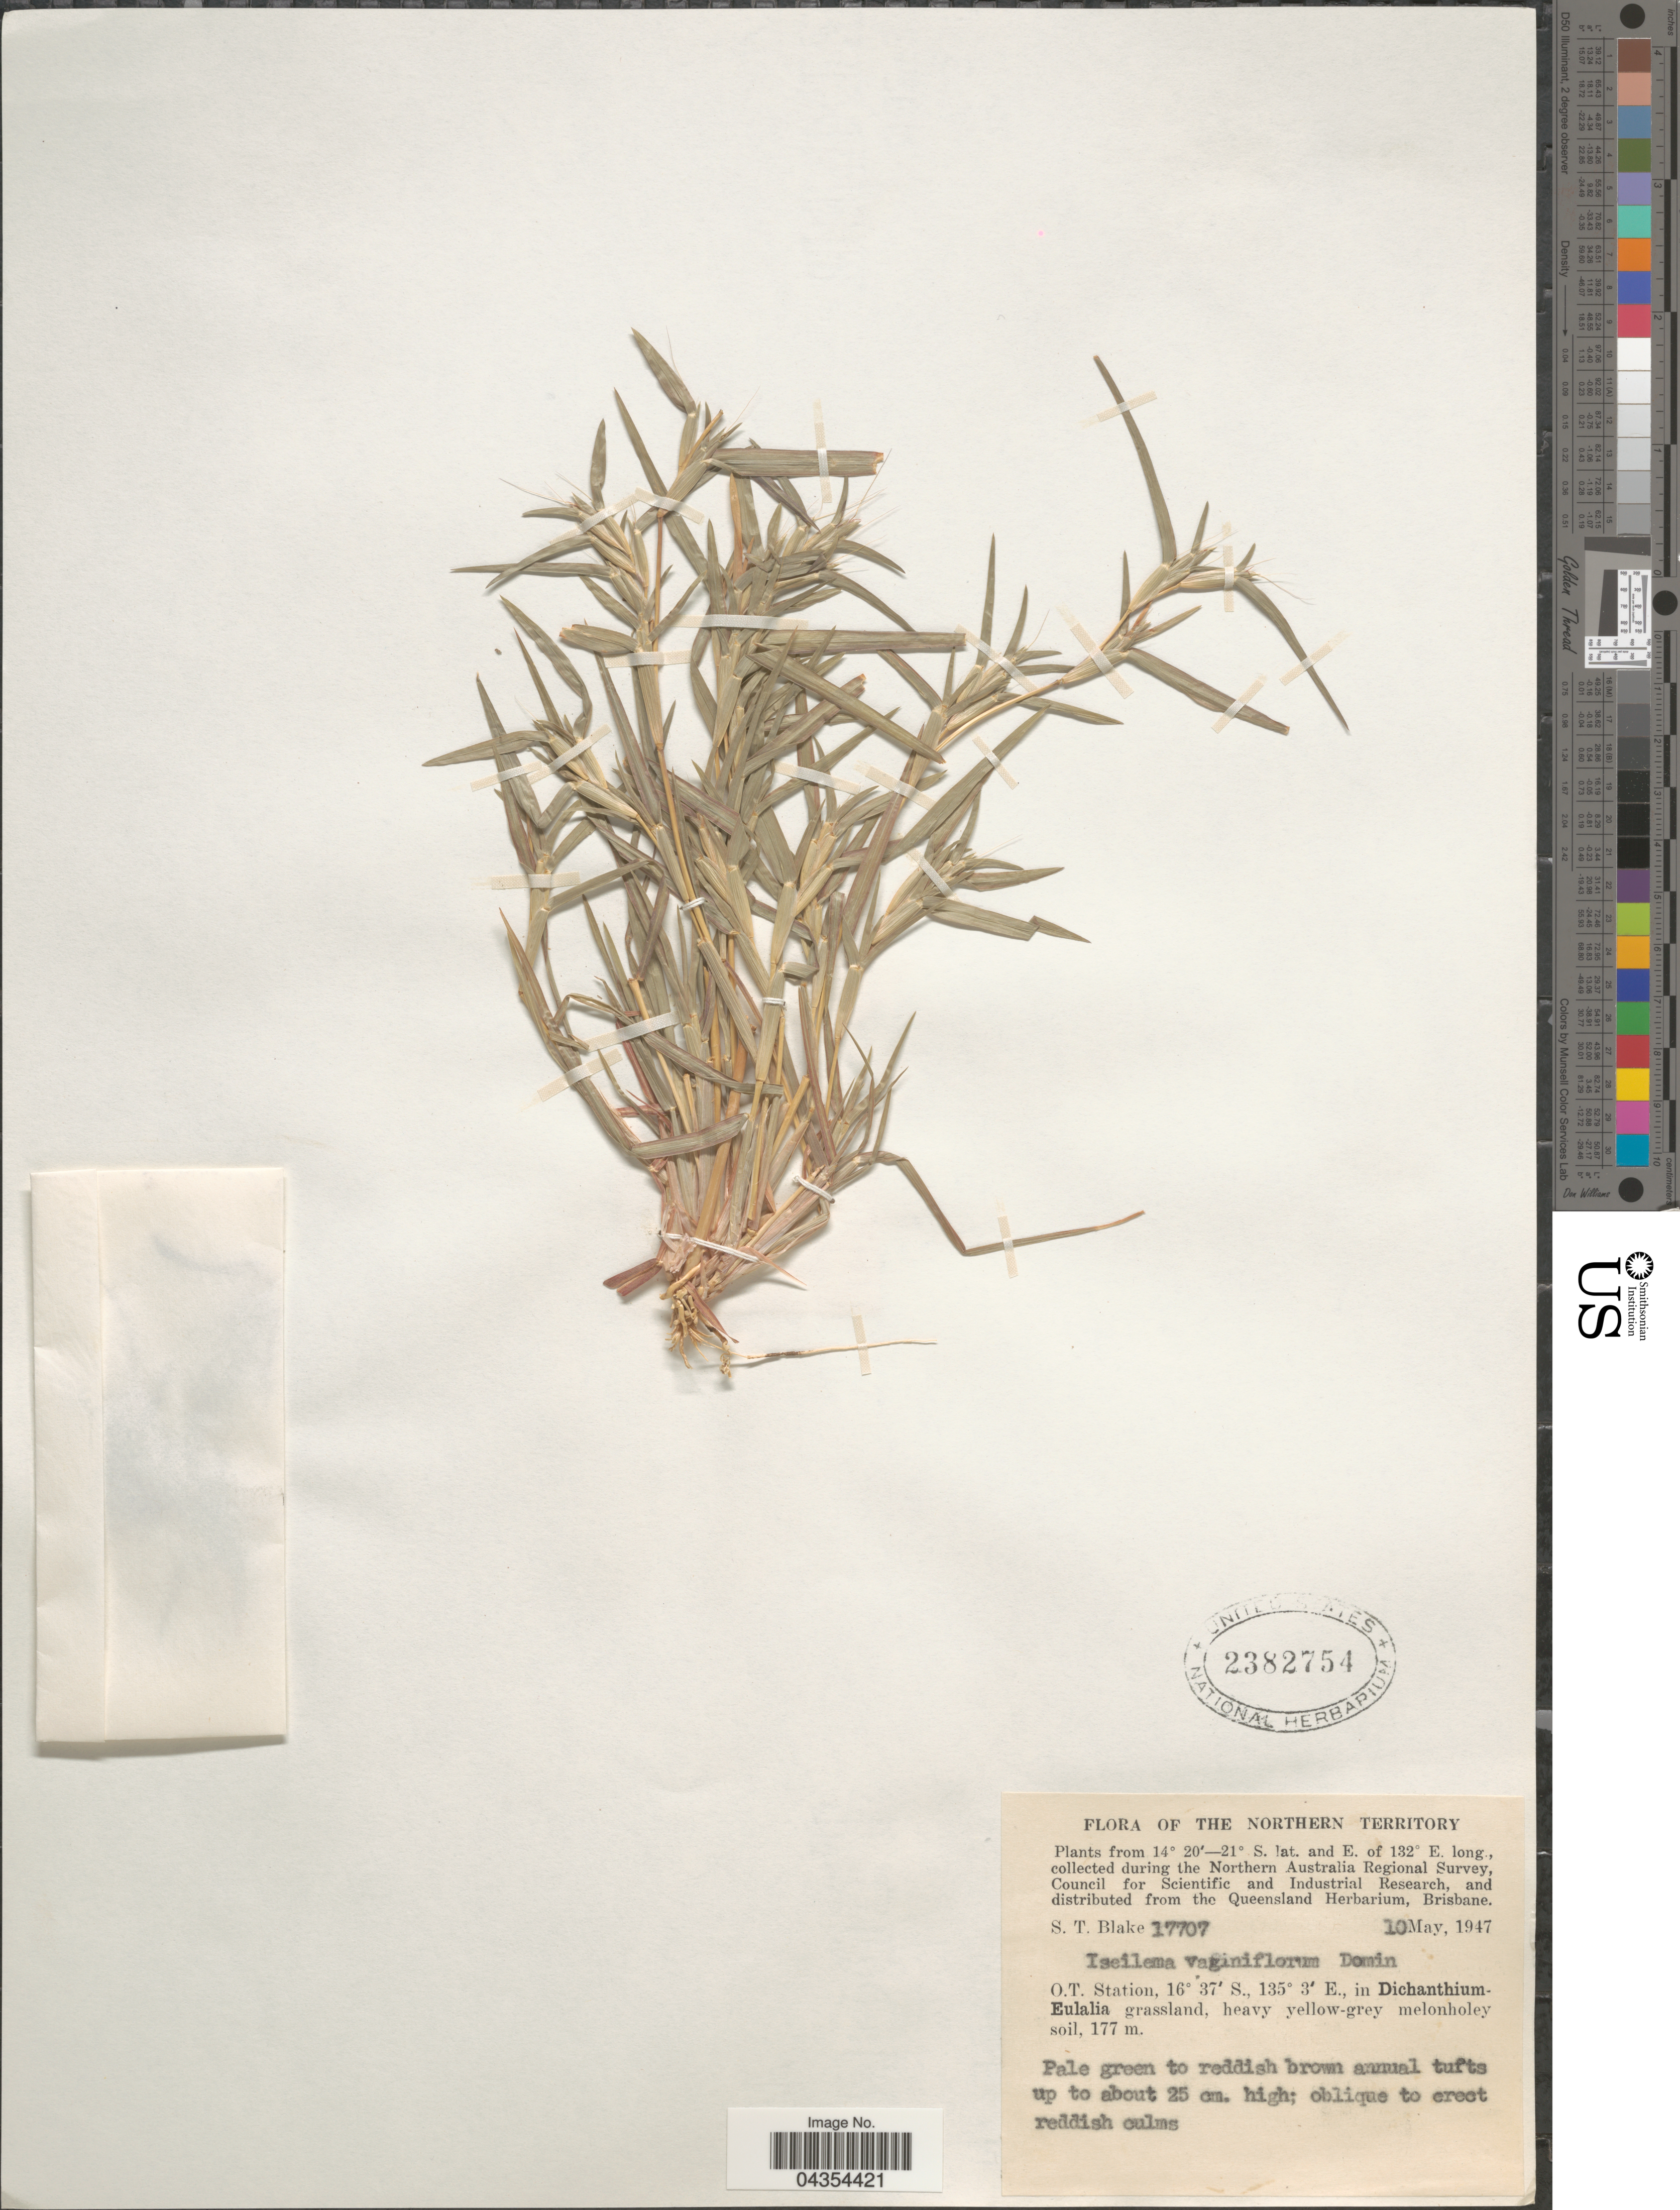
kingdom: Plantae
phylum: Tracheophyta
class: Liliopsida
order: Poales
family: Poaceae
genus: Iseilema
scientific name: Iseilema vaginiflorum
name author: Domin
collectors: S. T. Blake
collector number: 17707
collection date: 1947-05-10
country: Australia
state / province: Northern Territory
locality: The Northern Australia Regional Survey, Council for Scientific and Industrial Research. O.T. Station, in Dichanthium-Eulalia grassland.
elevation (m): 177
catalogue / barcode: US 2382754